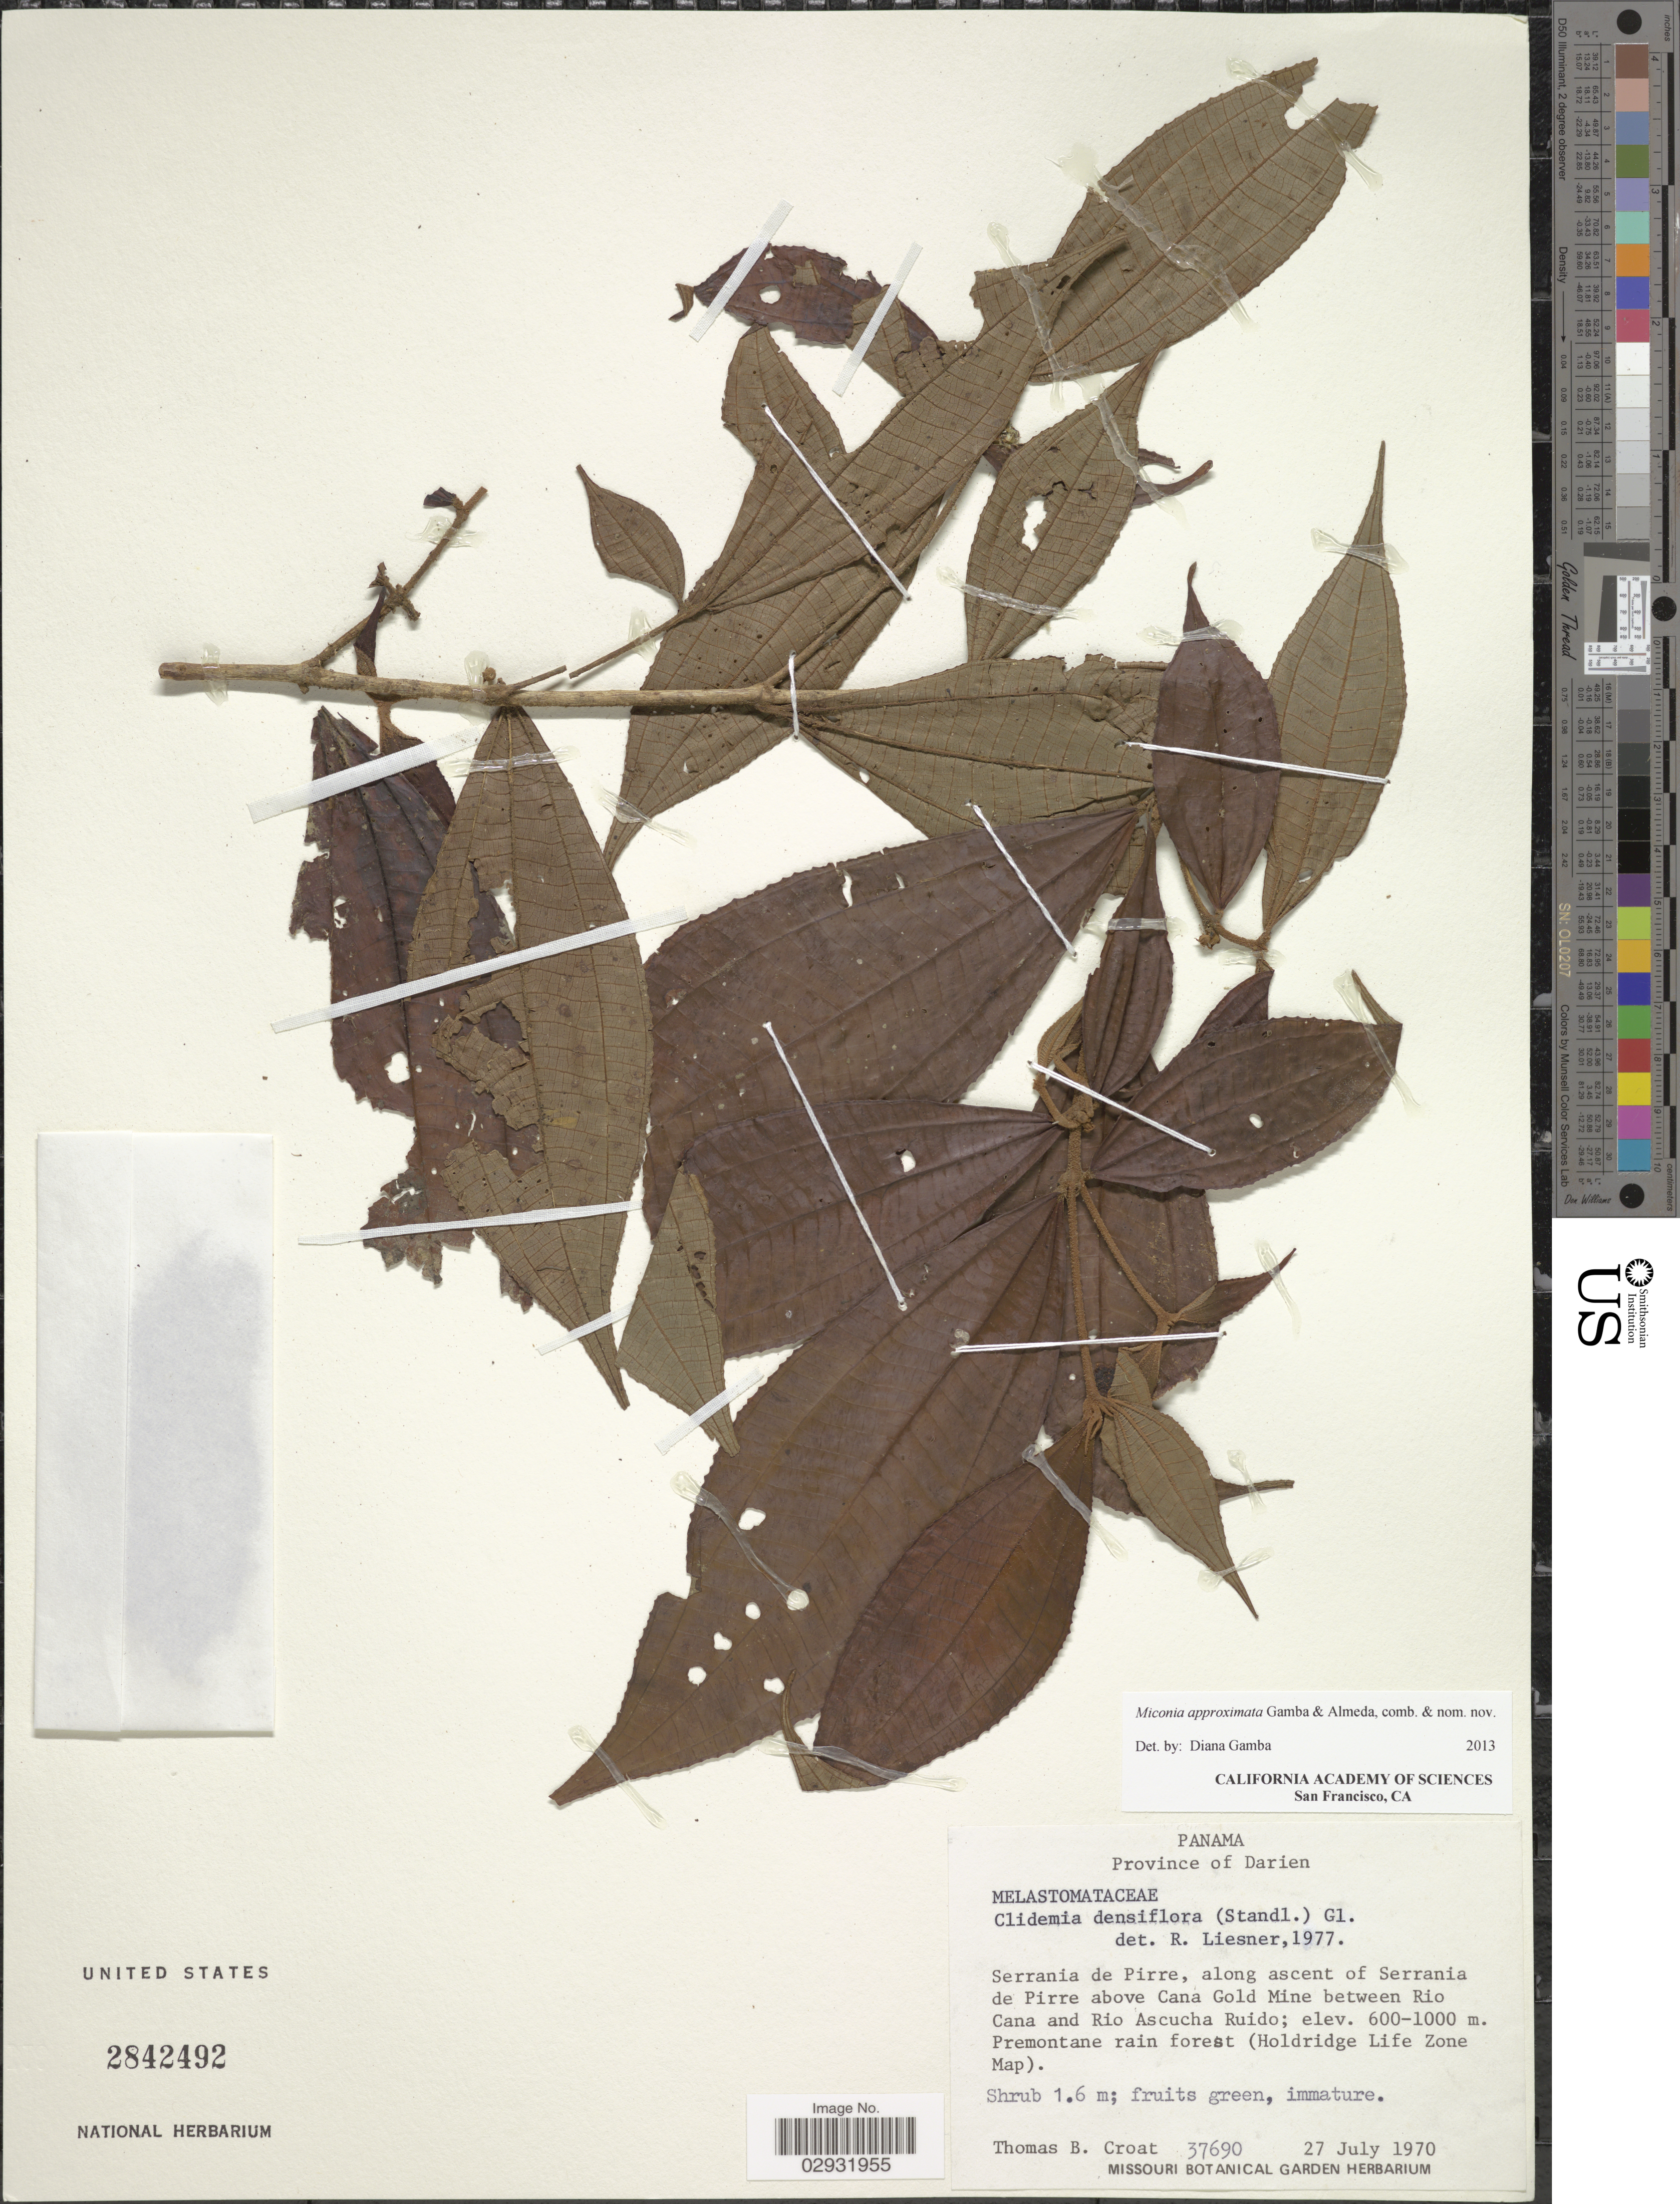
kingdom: Plantae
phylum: Tracheophyta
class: Magnoliopsida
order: Myrtales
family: Melastomataceae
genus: Miconia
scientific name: Miconia approximata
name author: Gamba & Almeda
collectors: T. B. Croat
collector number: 37690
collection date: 1970-07-27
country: Panama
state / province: Darién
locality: Serrania de Pirre, along ascent of Serrania de Pirre above Cana Gold Mine between Rio Cana and Rio Ascucha Ruido. Premontane rain forest (Holdridge Life Zone Map).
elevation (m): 600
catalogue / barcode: US 2842492